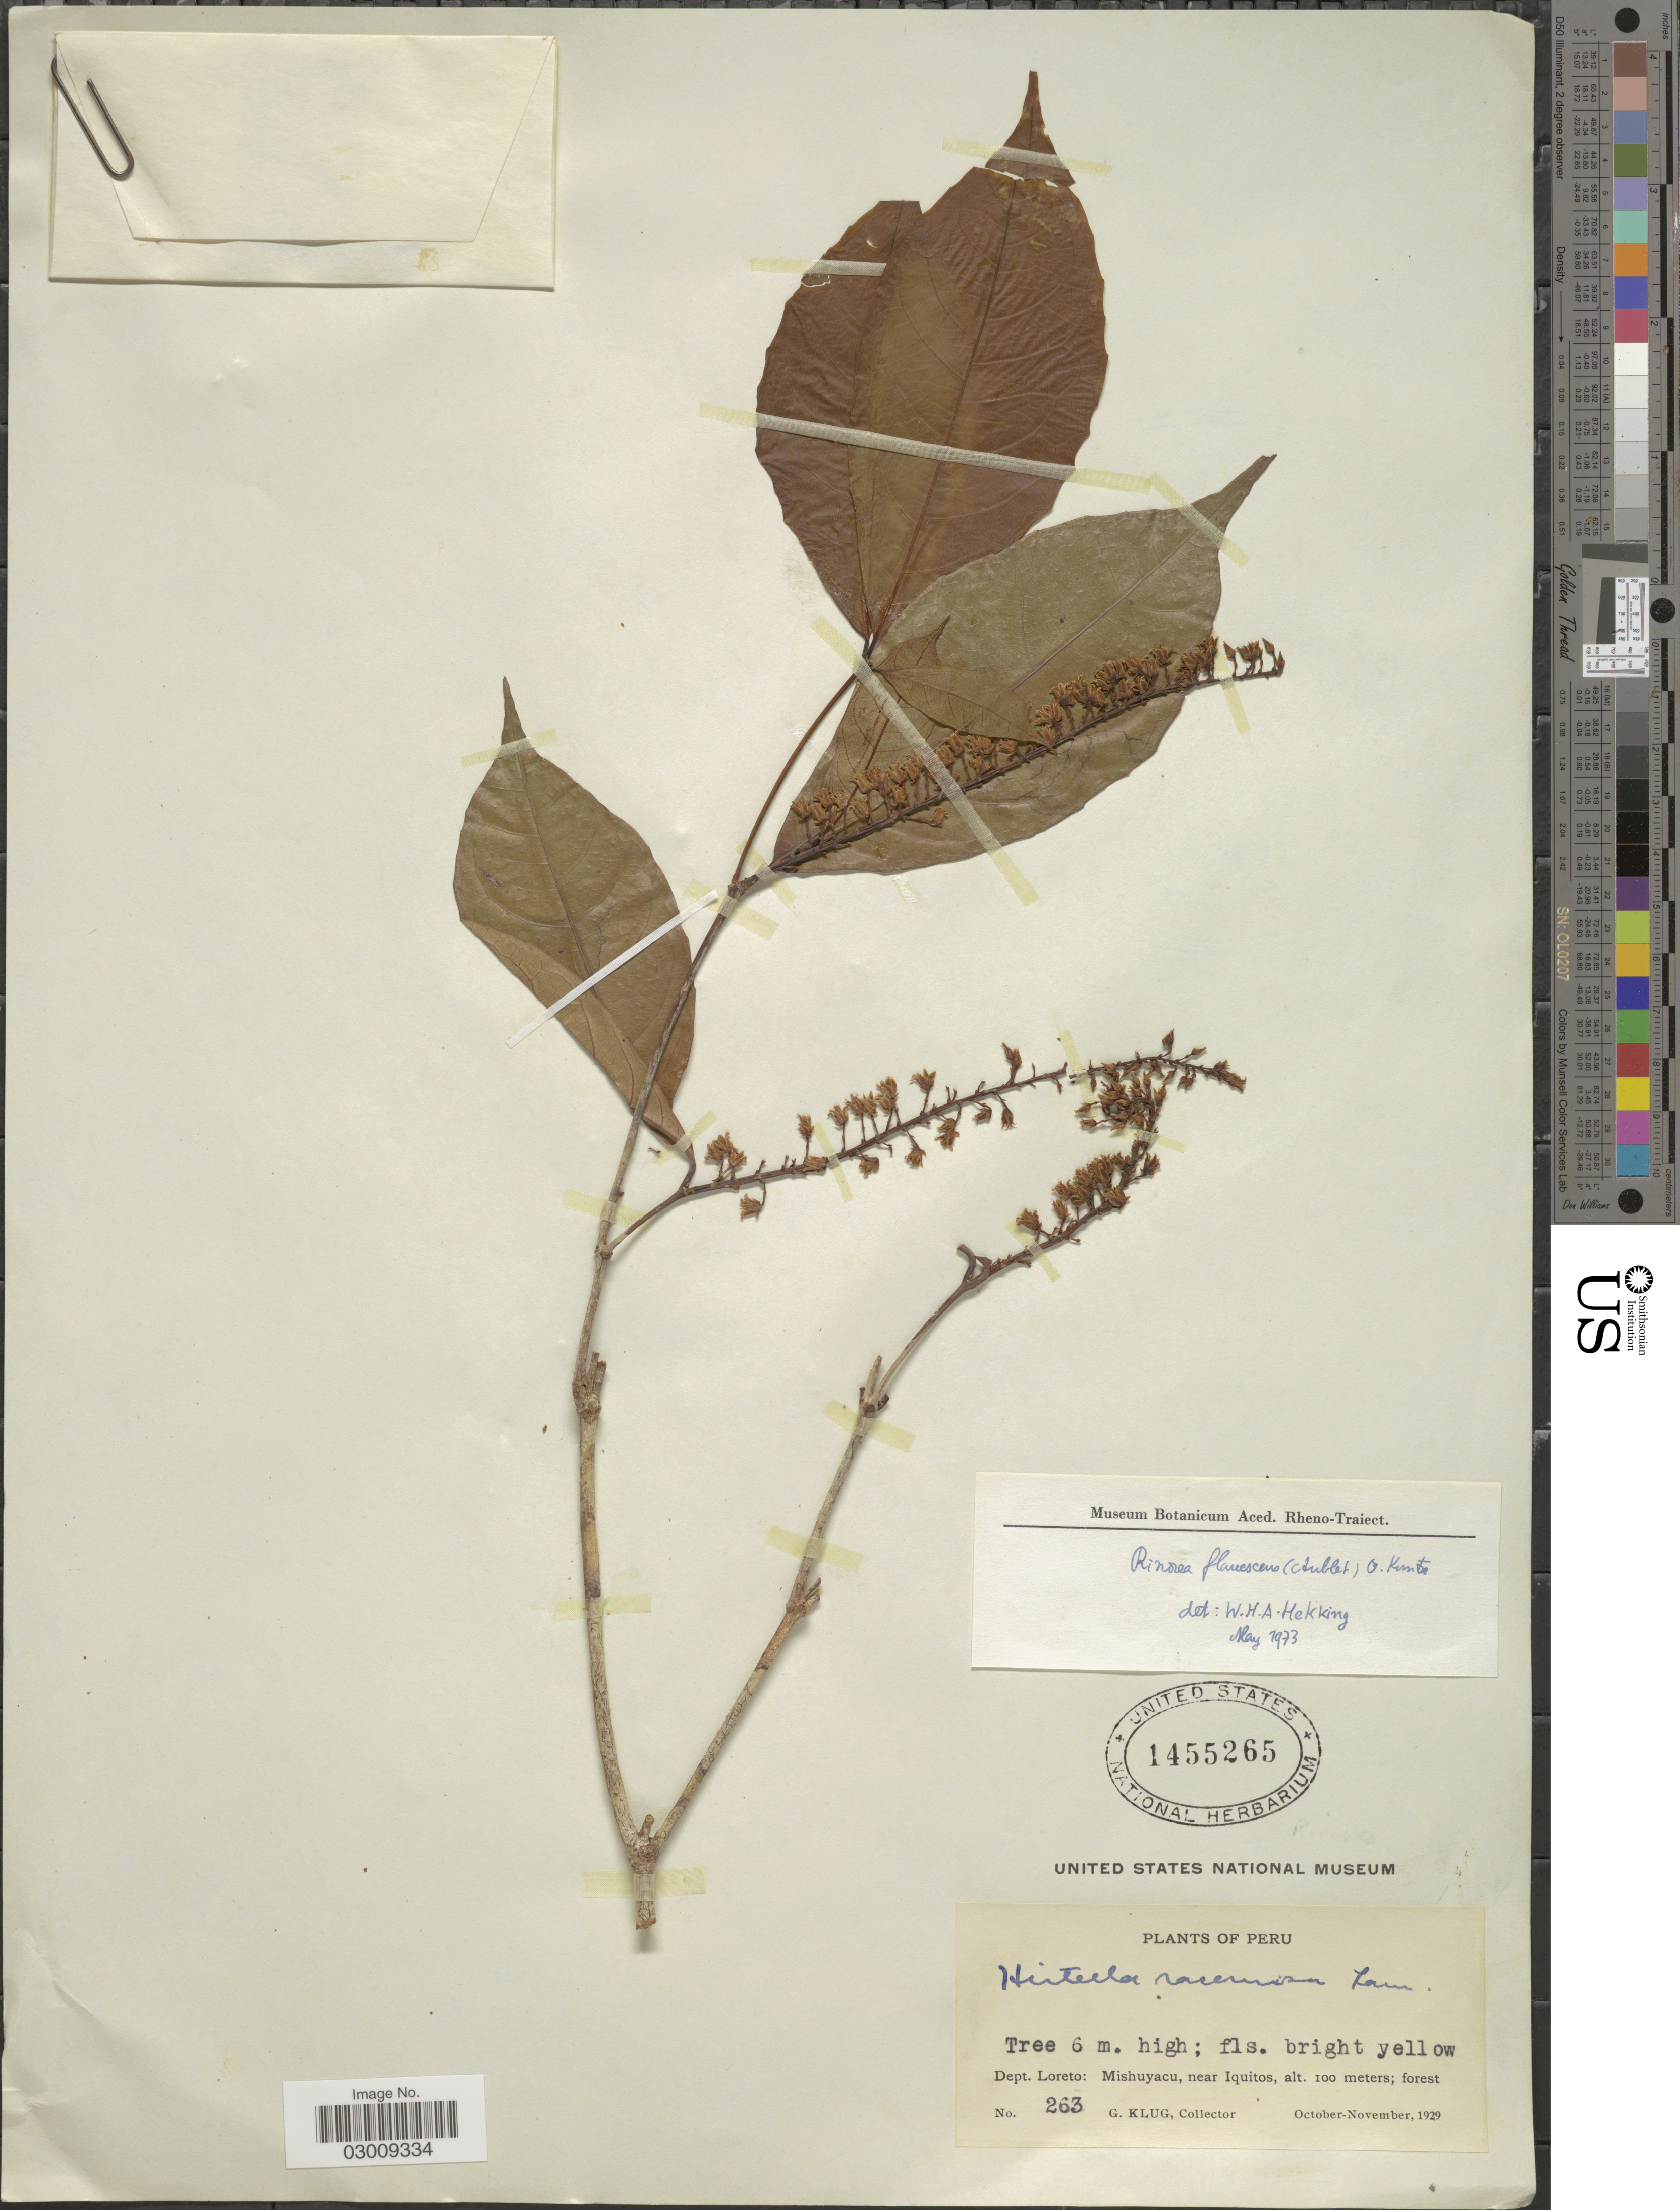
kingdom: Plantae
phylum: Tracheophyta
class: Magnoliopsida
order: Malpighiales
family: Violaceae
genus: Rinorea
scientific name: Rinorea flavescens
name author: (Aubl.) Kuntze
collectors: G. Klug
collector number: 263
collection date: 1929-10/1929-11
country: Peru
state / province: Loreto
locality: Dept. Loreto: Mishuyacu, near Iquitos.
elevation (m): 100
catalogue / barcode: US 1455265